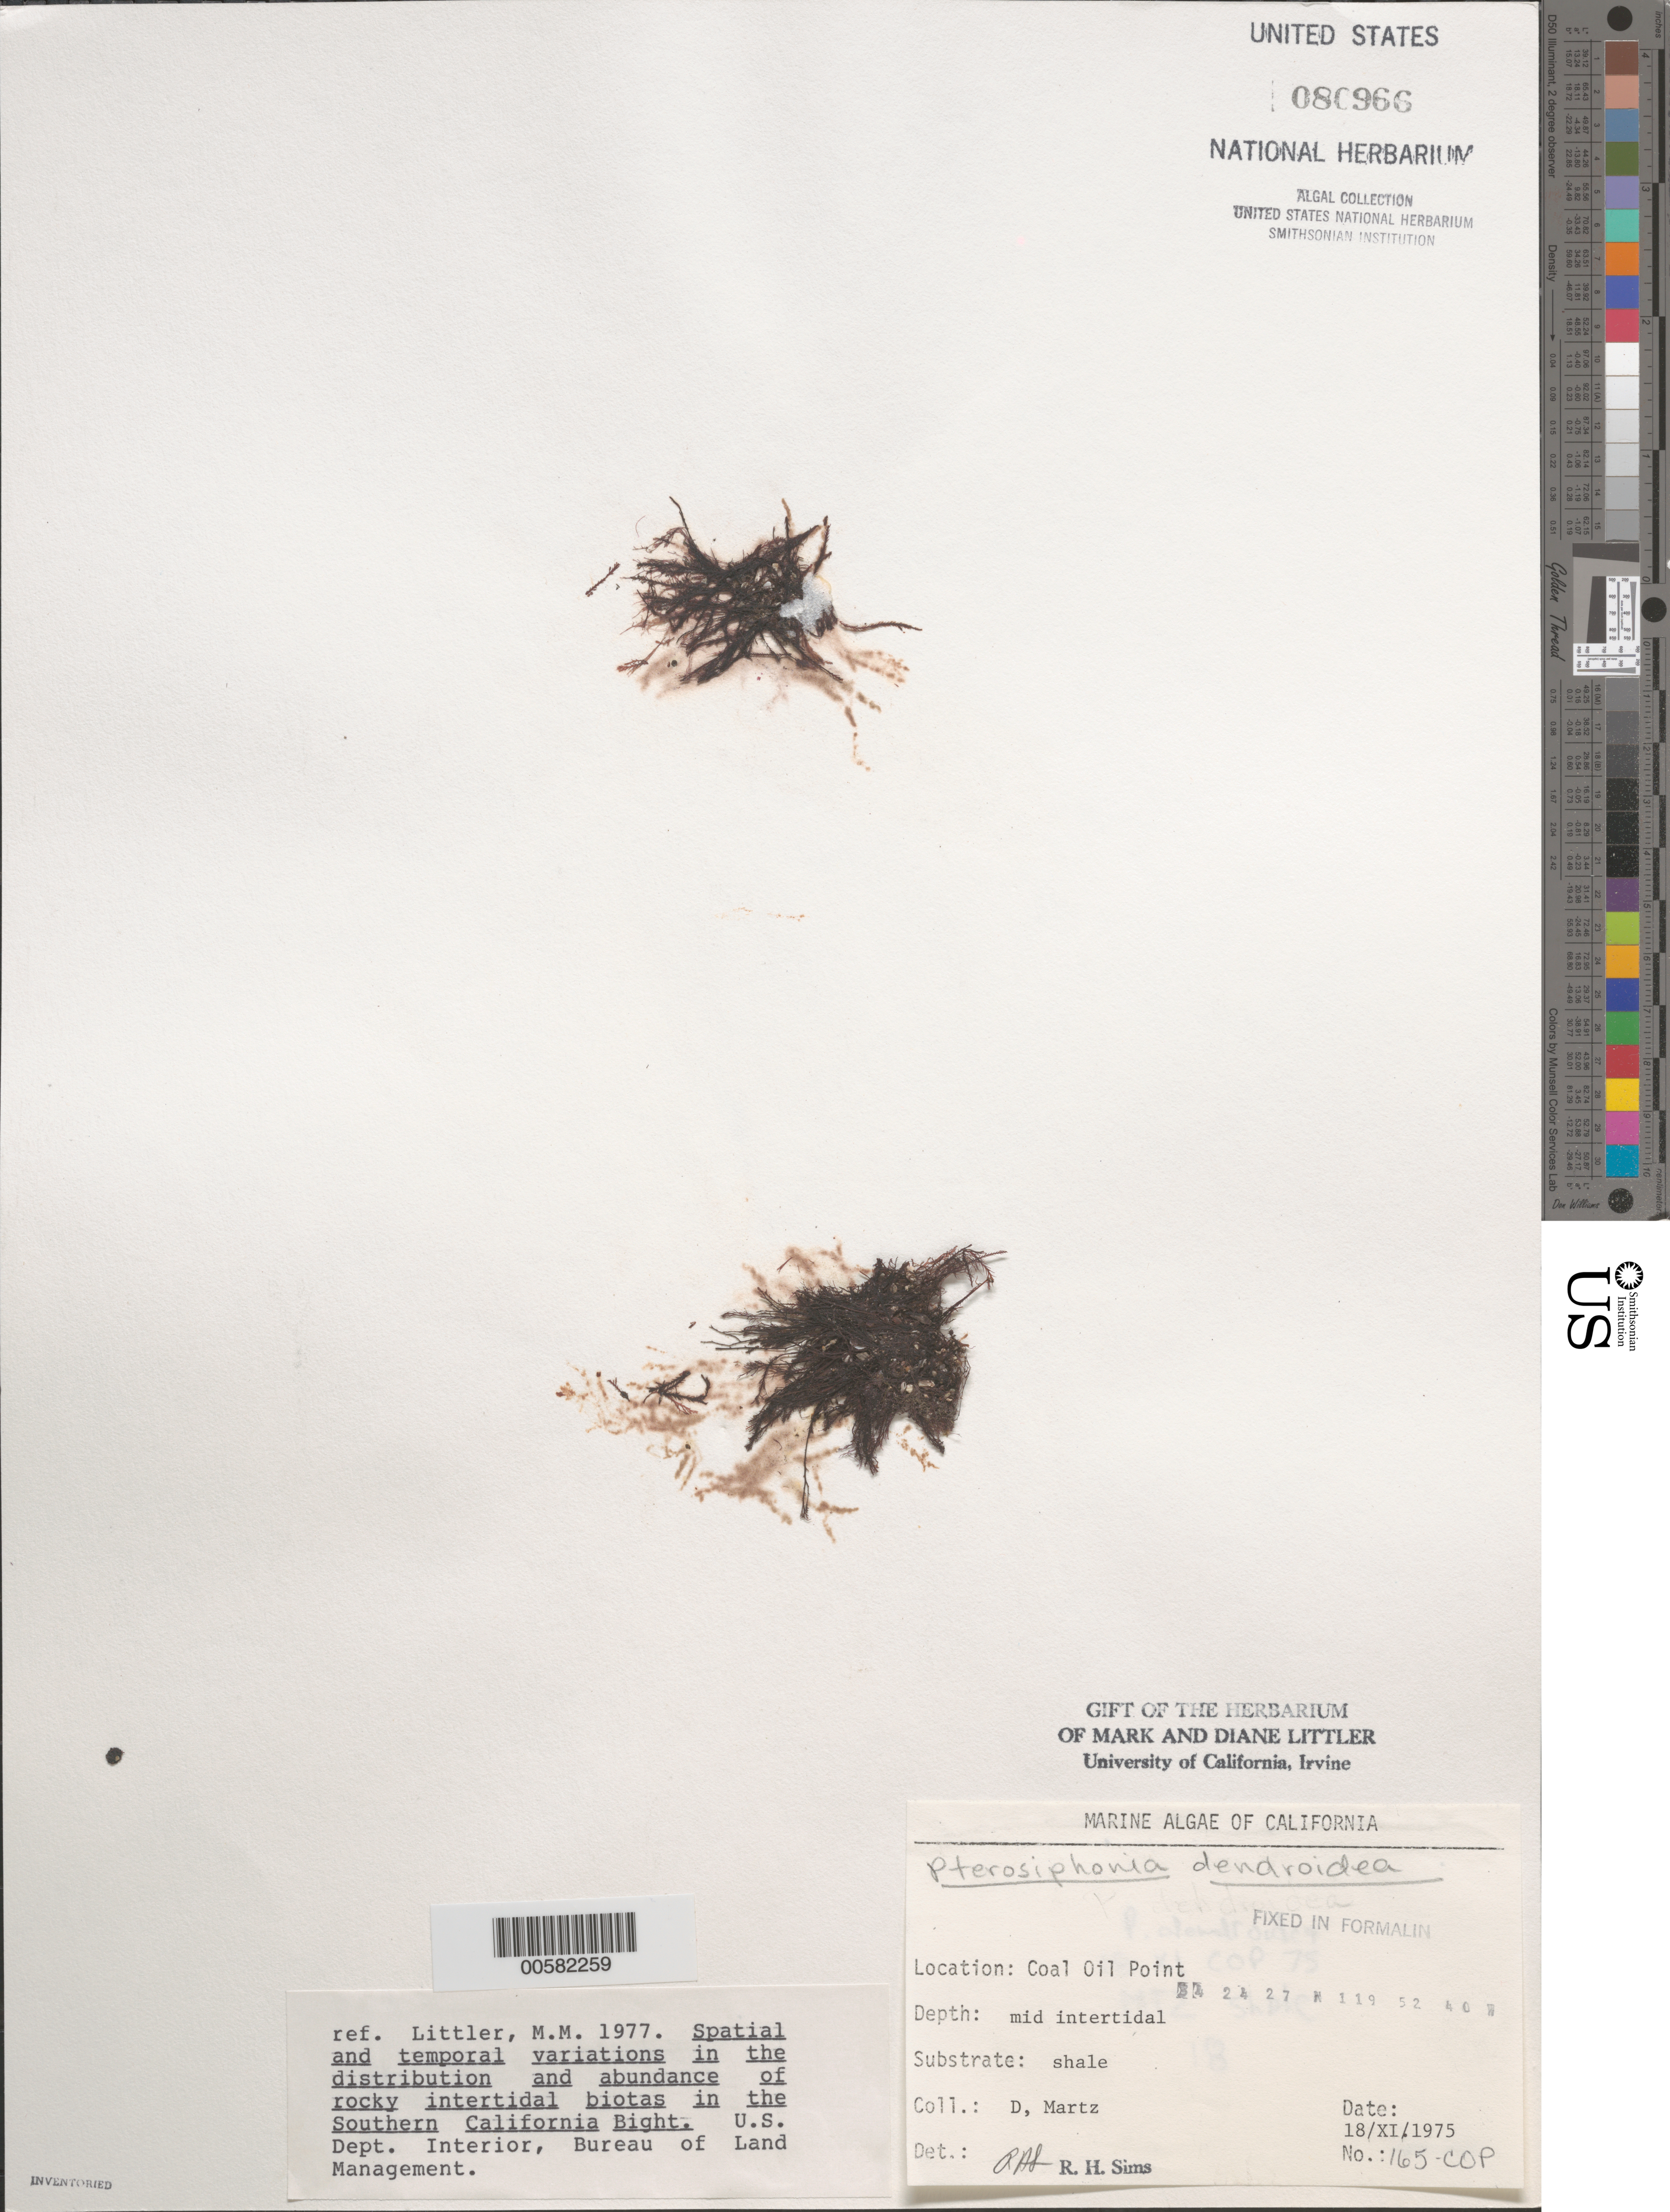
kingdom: Plantae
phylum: Rhodophyta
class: Florideophyceae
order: Ceramiales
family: Rhodomelaceae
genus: Symphyocladiella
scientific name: Symphyocladiella dendroidea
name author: (Montagne) Bustamante et al.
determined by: Algae name updating Project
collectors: D. Martz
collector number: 165-cop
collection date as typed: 18 Nov 1975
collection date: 1975-11-18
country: United States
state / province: California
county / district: Santa Barbara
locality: Coal Oil Point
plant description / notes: BLM-SOCALBIGHT Rocky Intertidal Survey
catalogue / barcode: US 80966